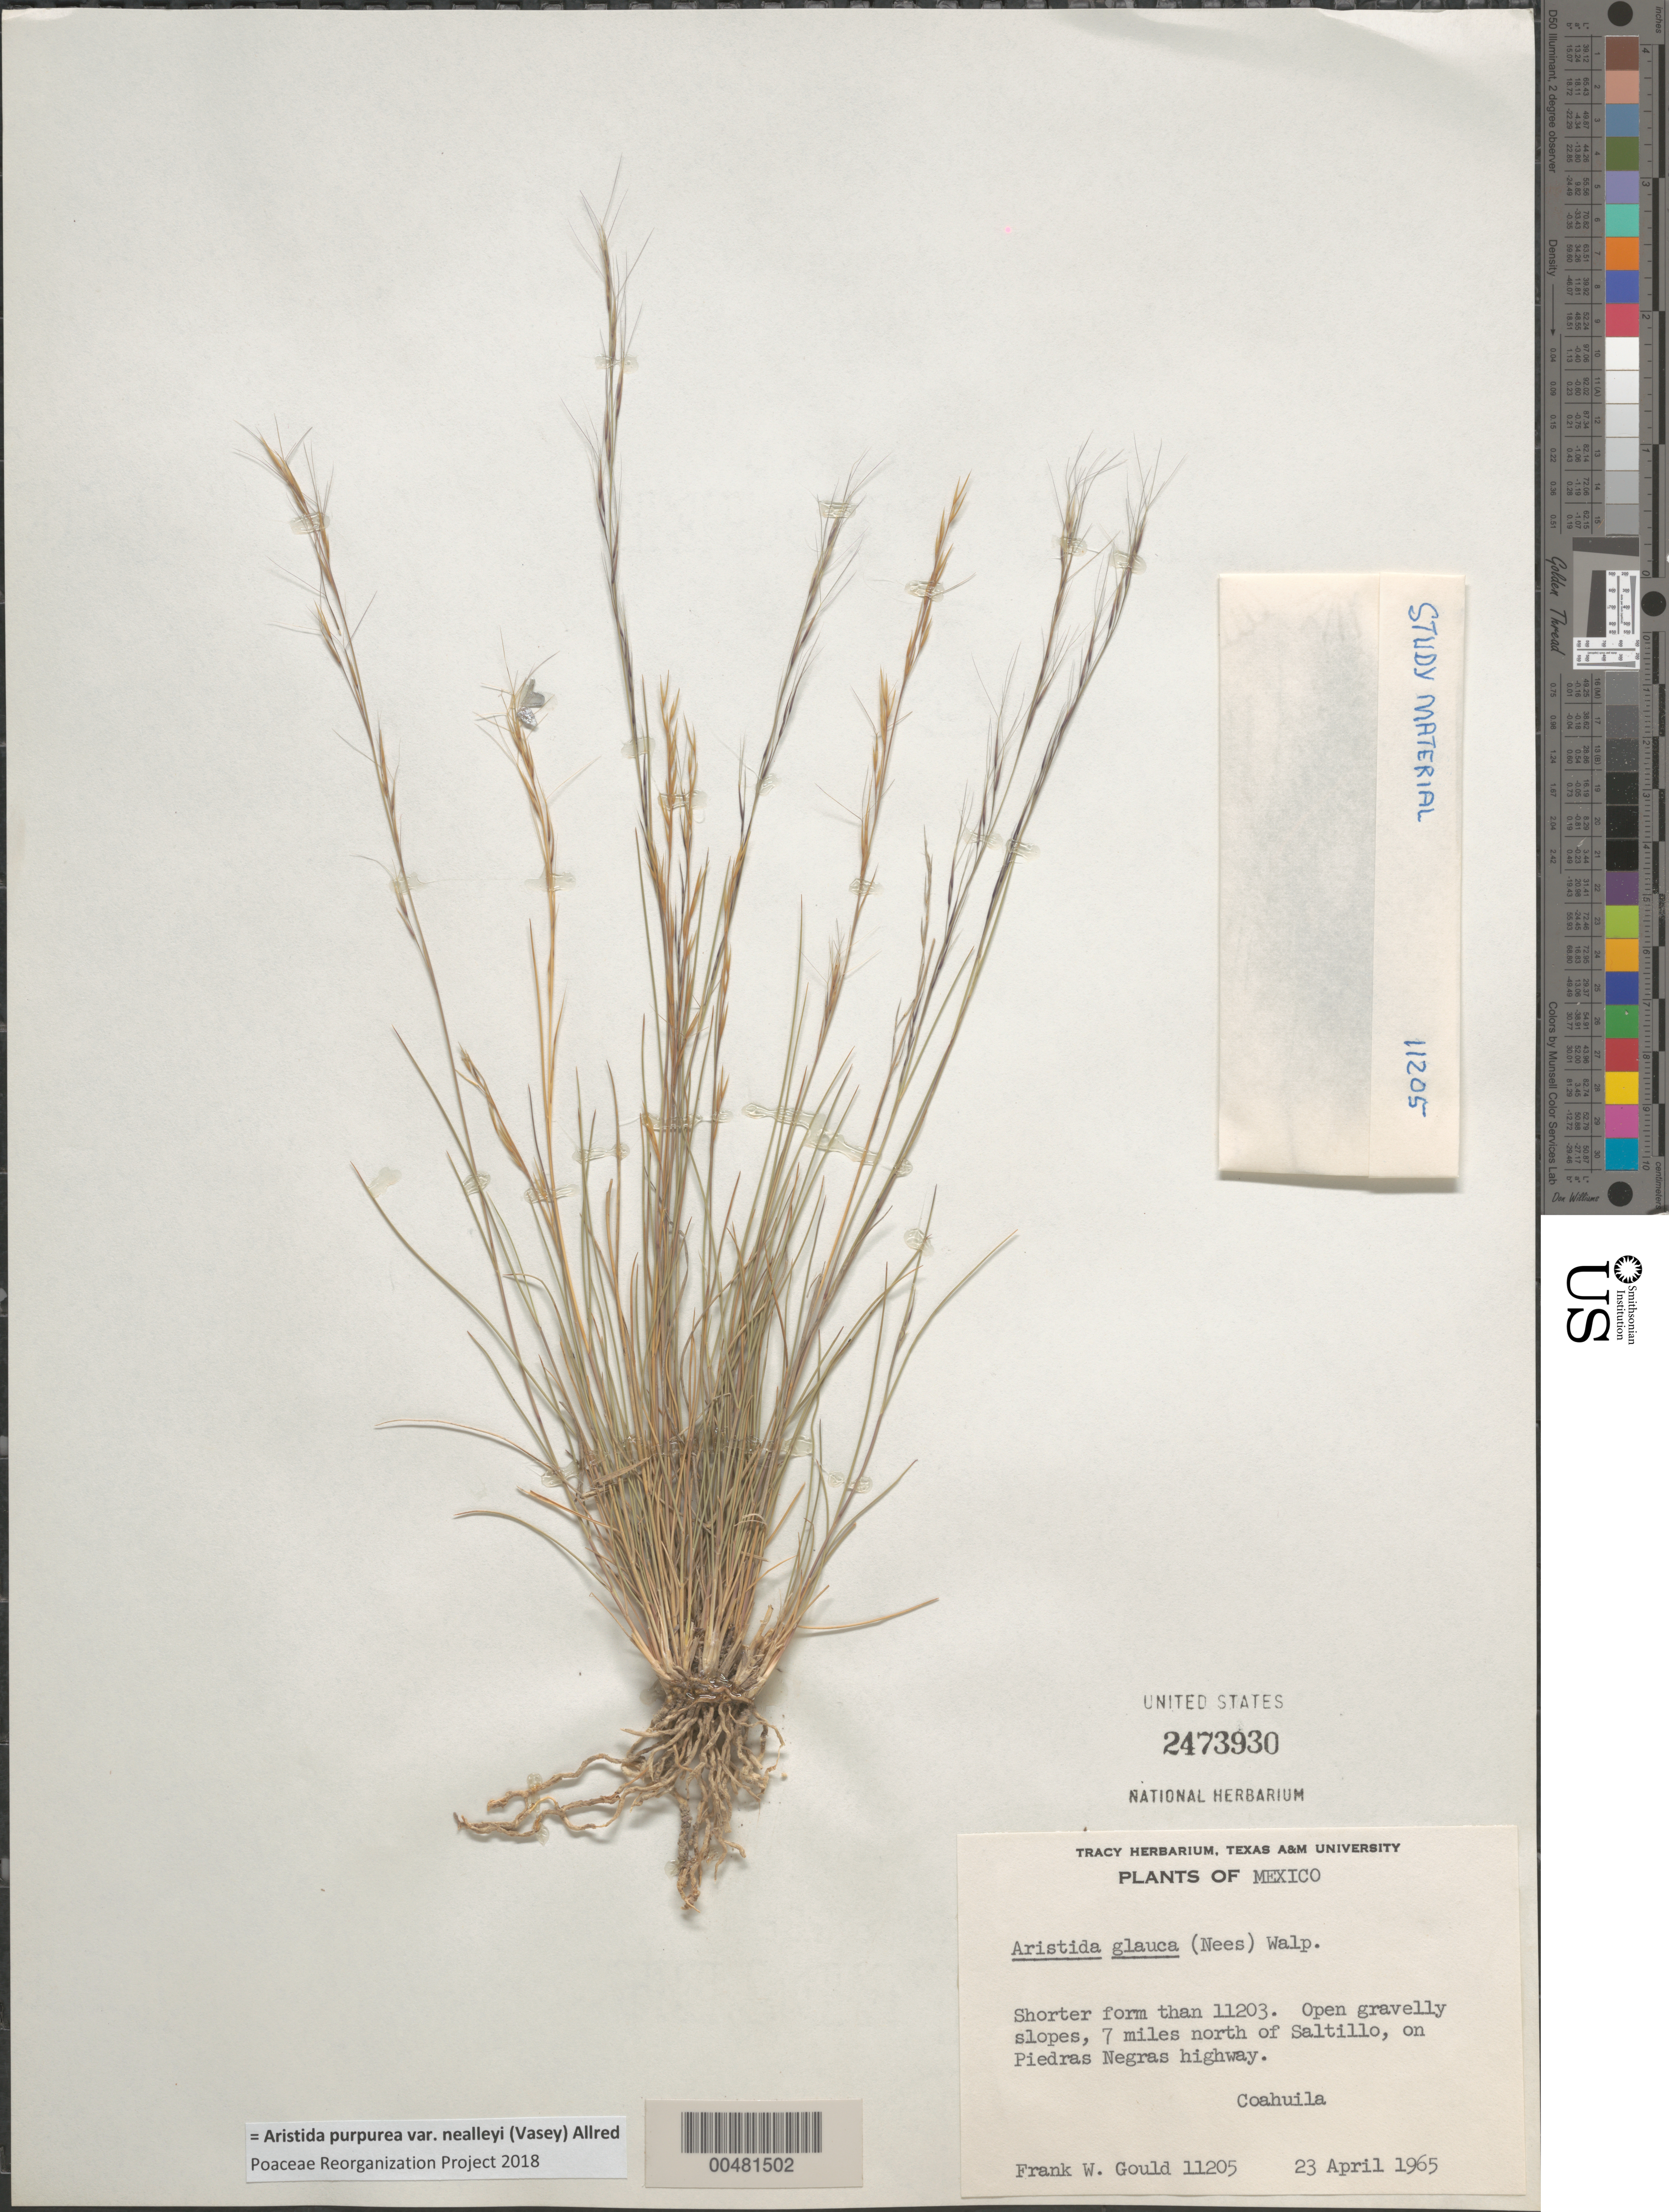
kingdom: Plantae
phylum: Tracheophyta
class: Liliopsida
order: Poales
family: Poaceae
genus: Aristida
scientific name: Aristida purpurea var. nealleyi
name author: (Vasey) Allred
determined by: Poaceae Reorganization Project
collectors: F. W. Gould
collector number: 11205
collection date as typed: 23 Apr 1965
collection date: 1965-04-23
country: Mexico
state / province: Coahuila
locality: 7 mi N of Saltillo, on Piedras Negras highway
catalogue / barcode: US 2473930